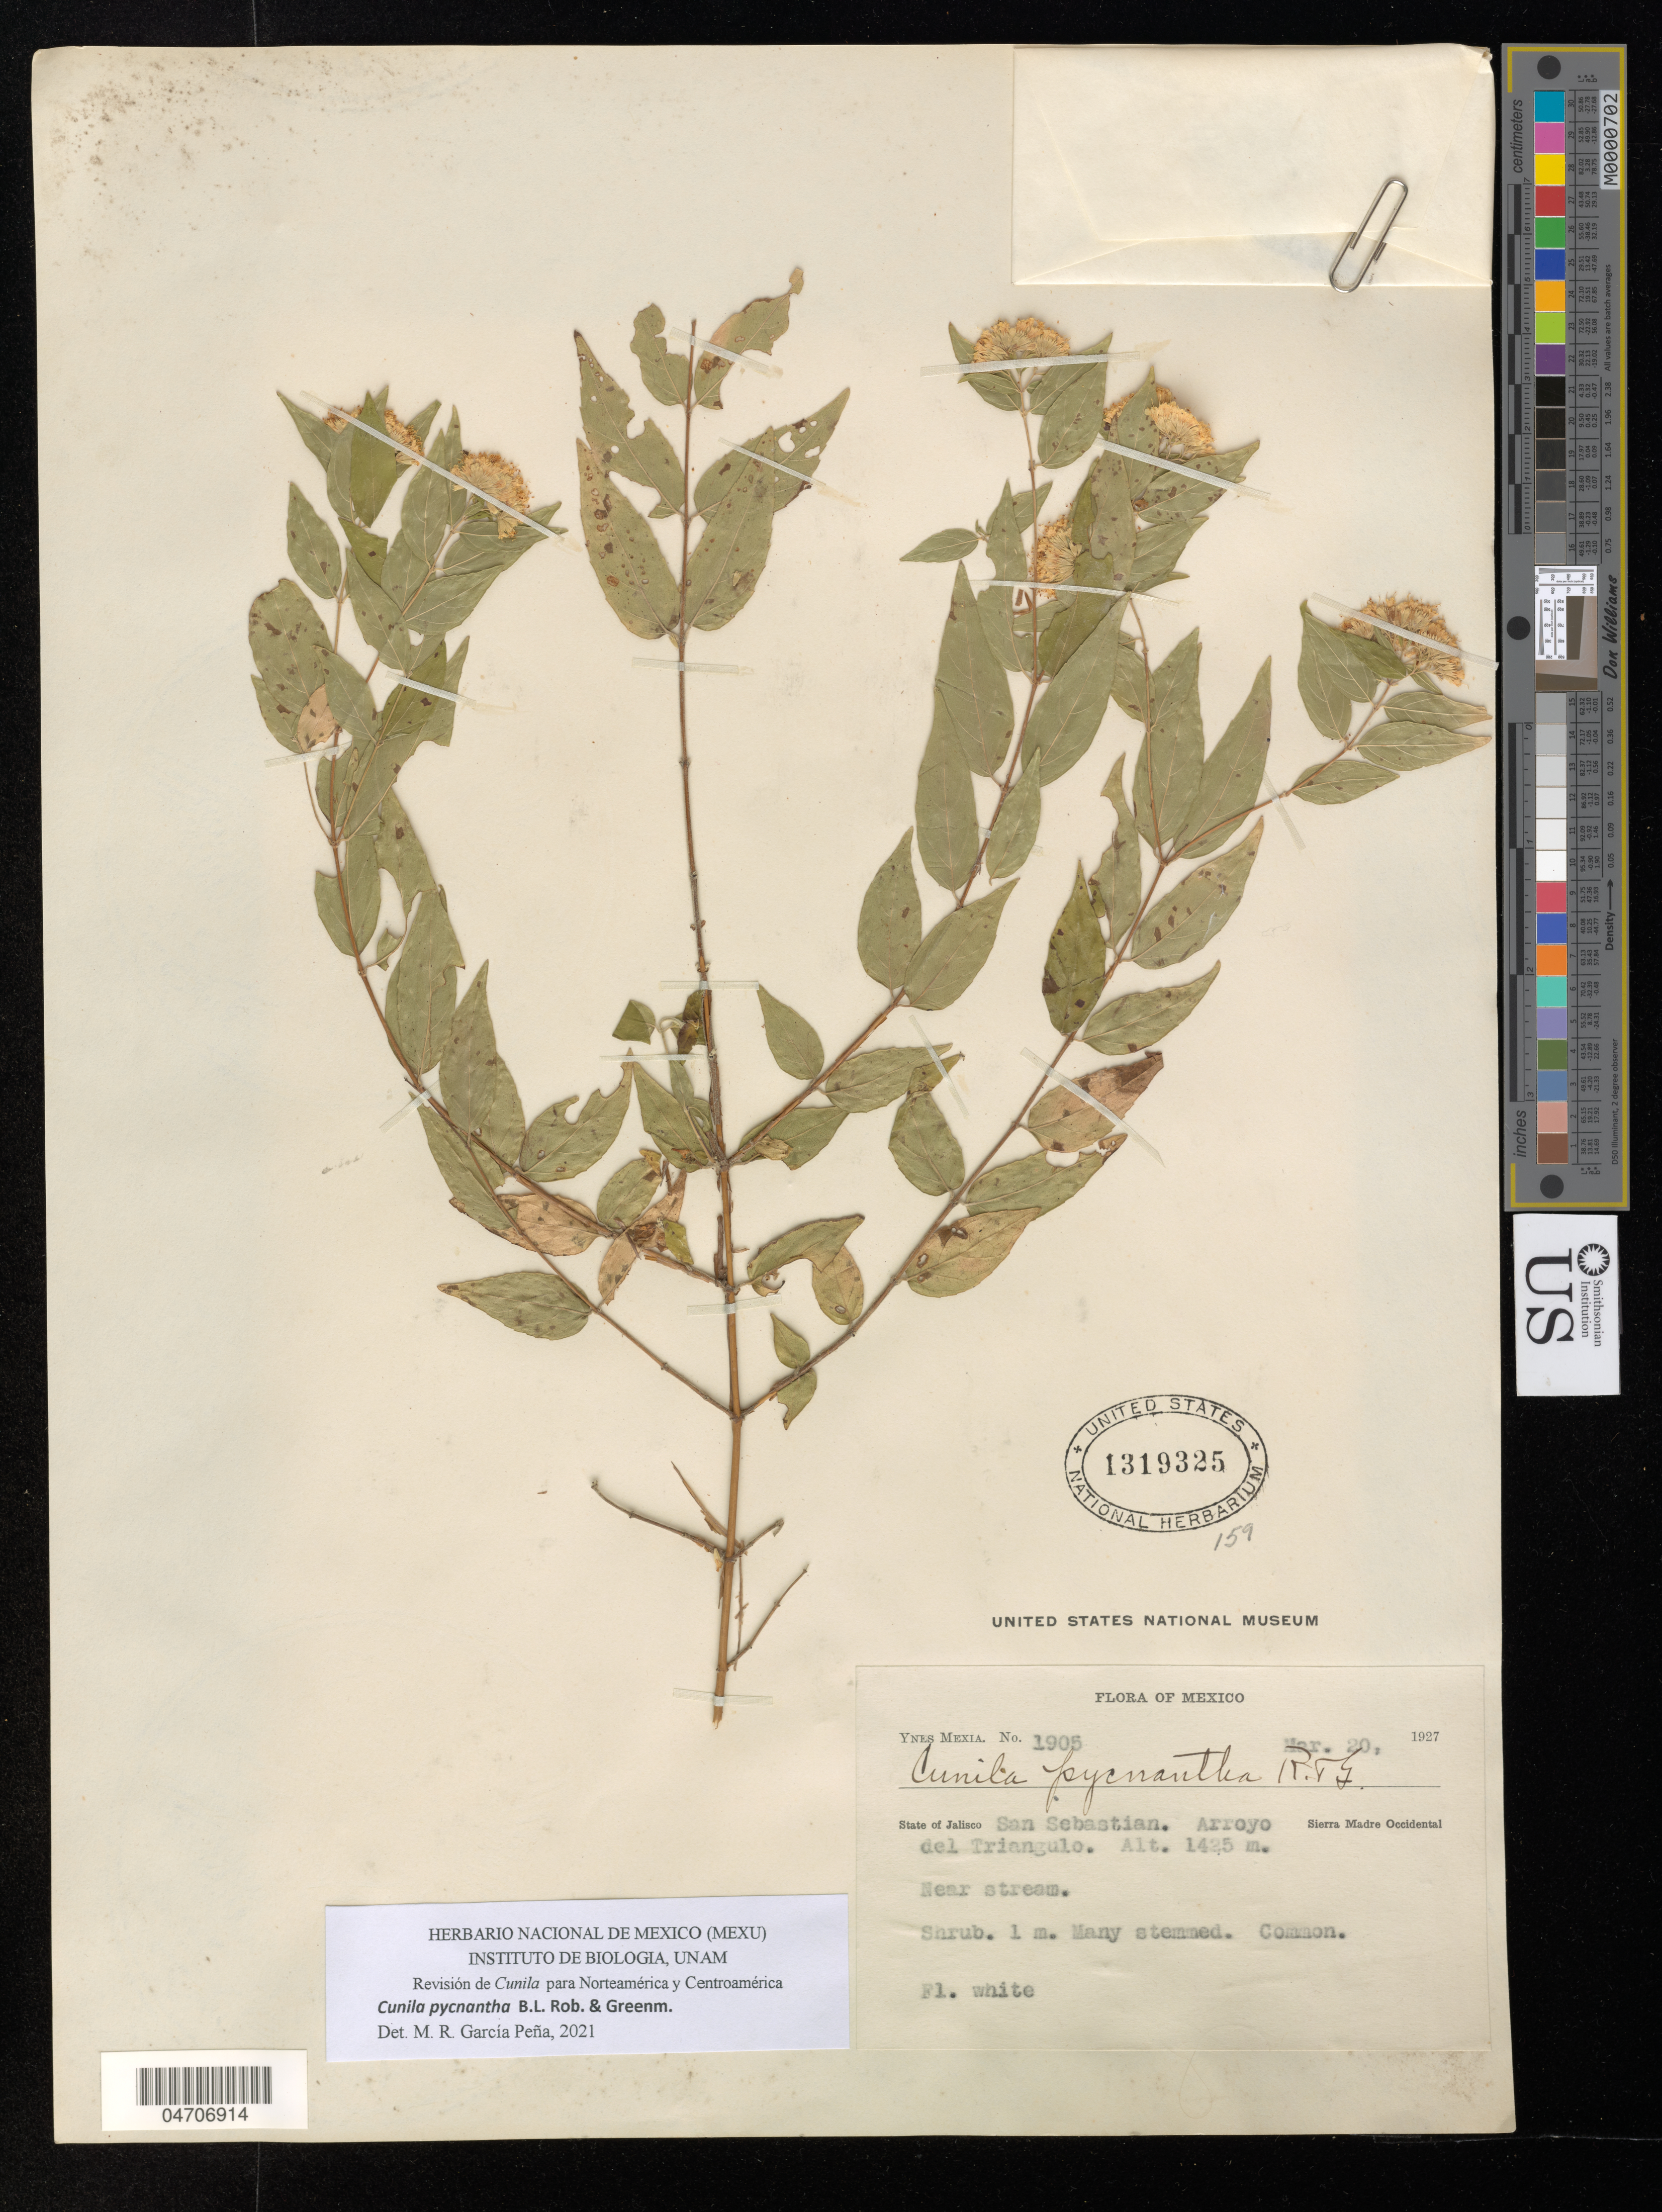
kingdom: Plantae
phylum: Tracheophyta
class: Magnoliopsida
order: Lamiales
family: Lamiaceae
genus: Cunila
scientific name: Cunila pycnantha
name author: B.L. Rob. & Greenm.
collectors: Y. Mexia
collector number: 1905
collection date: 1927-03-20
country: Mexico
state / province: Jalisco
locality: San Sebastian. Arroyo del Triangulo. Sierra Madre Occidental.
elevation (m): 1425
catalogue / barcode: US 1319325